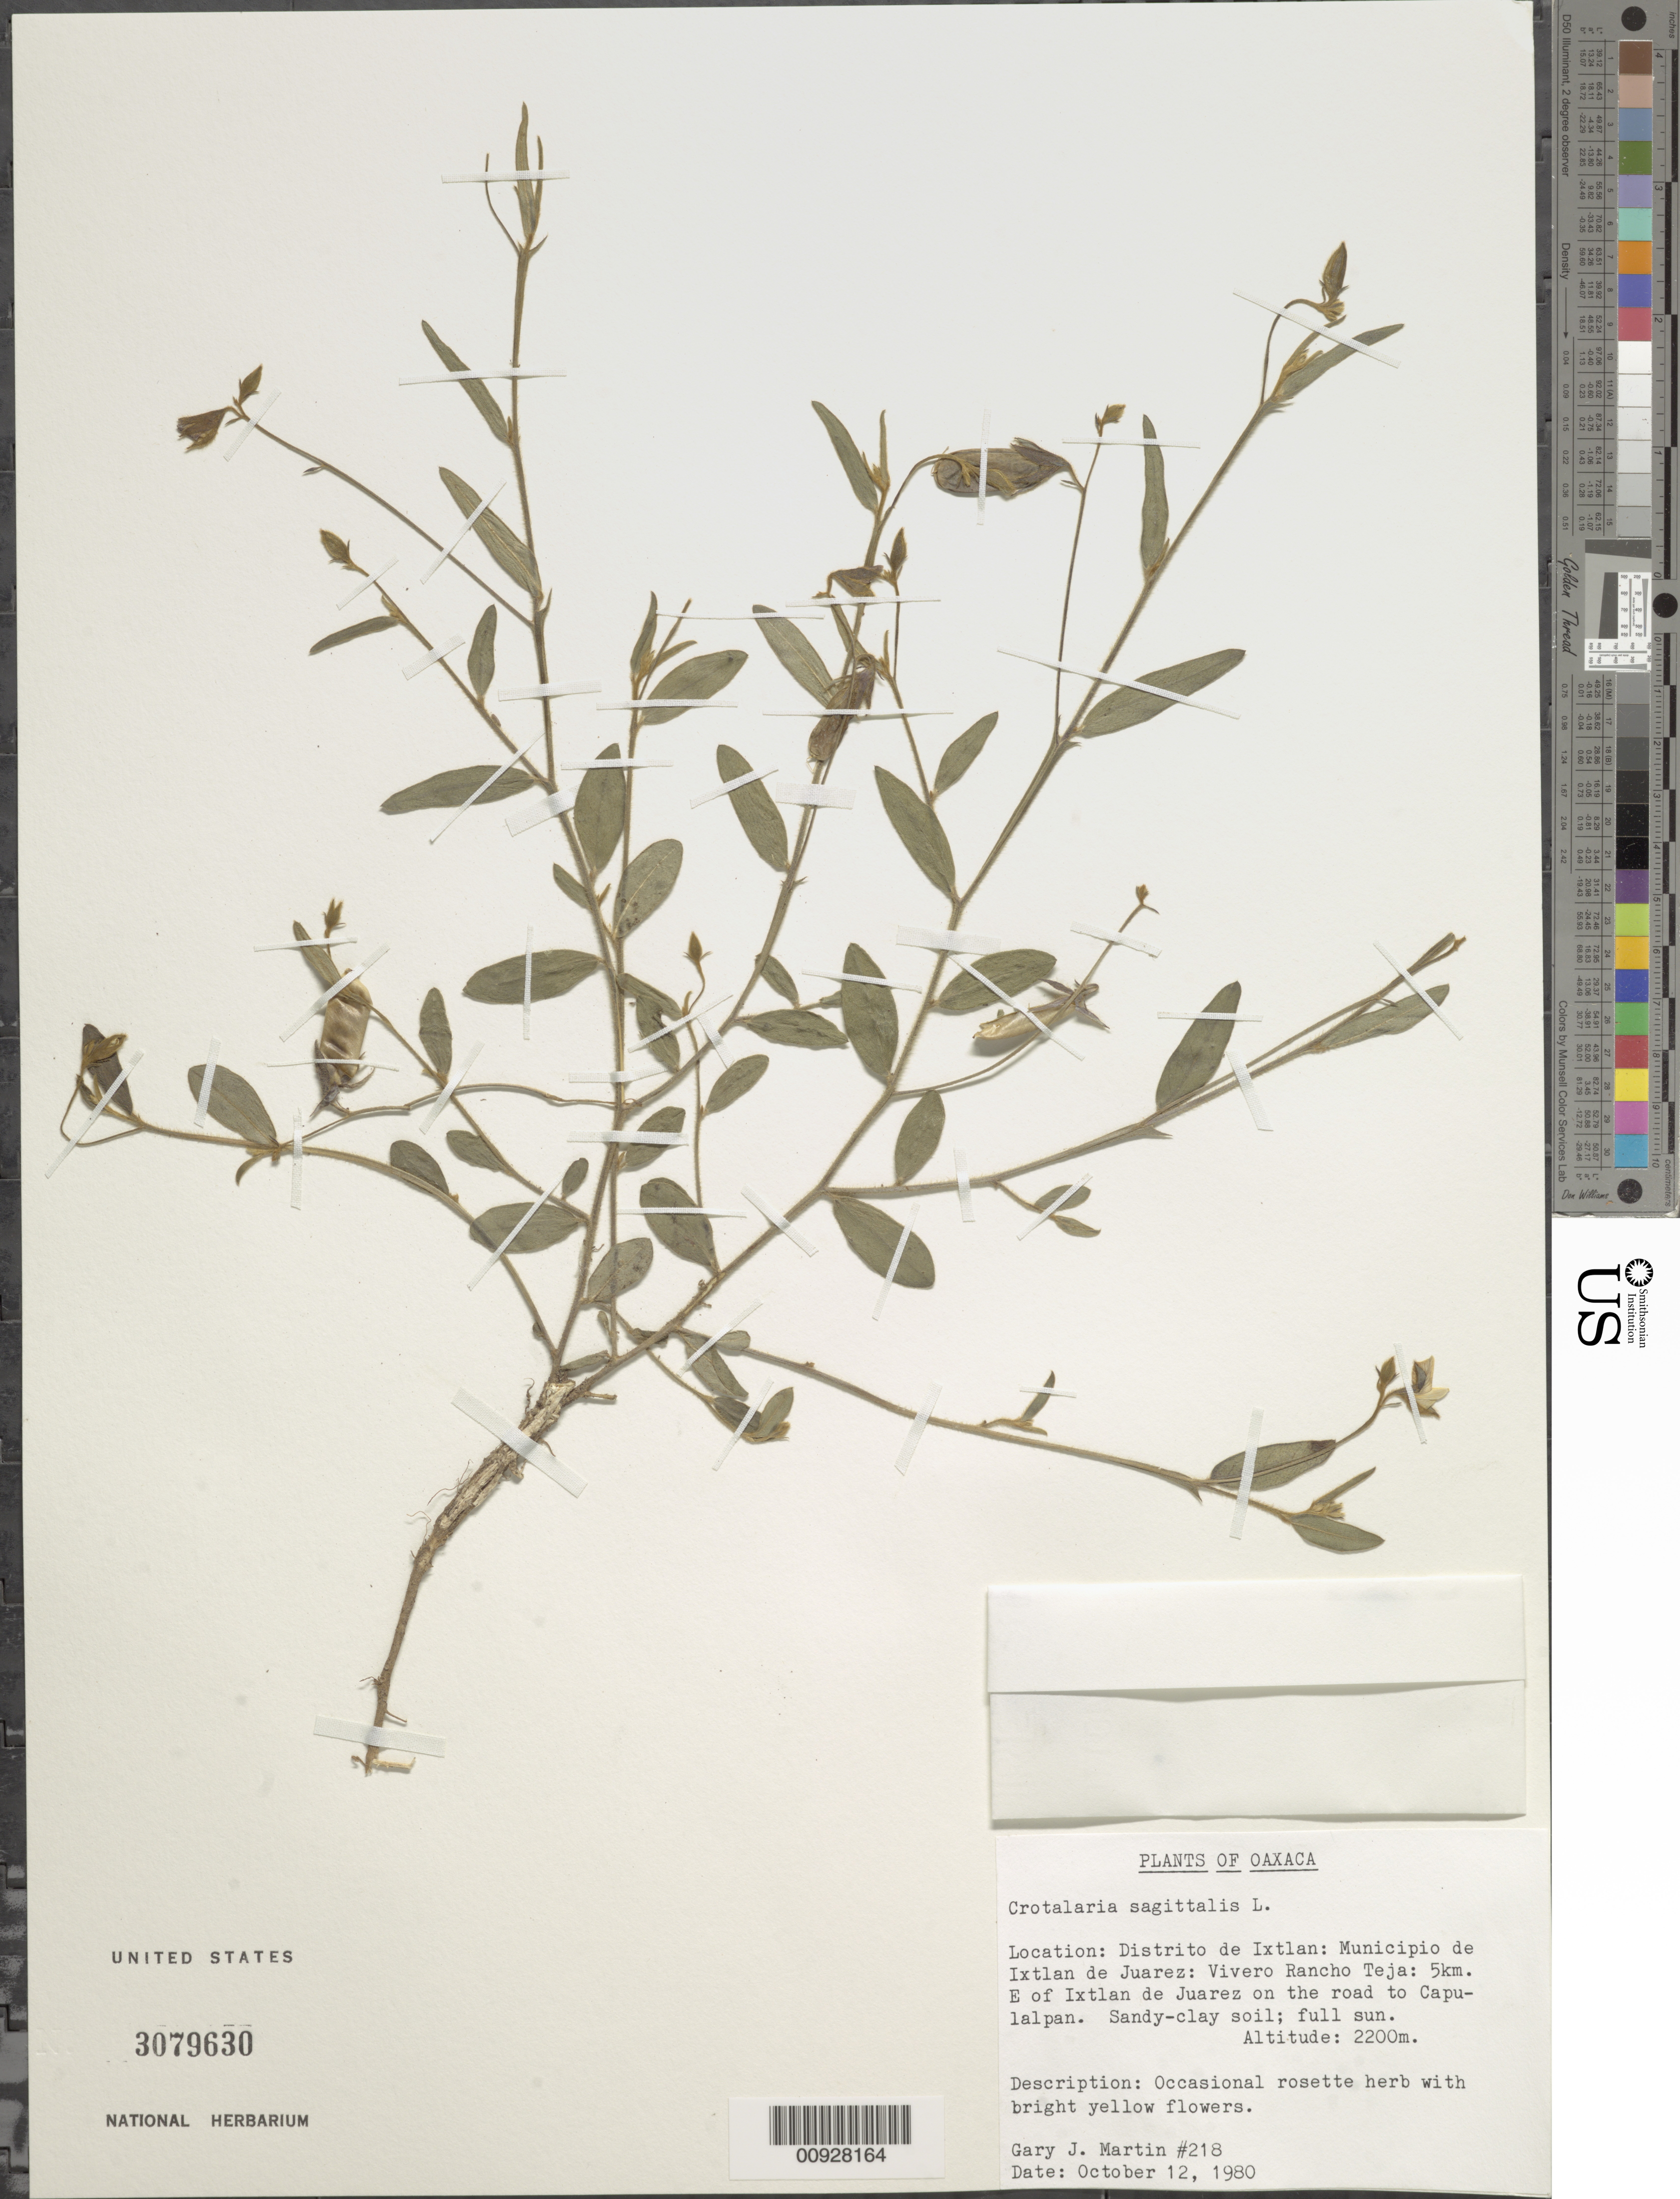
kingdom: Plantae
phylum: Tracheophyta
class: Magnoliopsida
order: Fabales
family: Fabaceae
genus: Crotalaria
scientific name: Crotalaria sagittalis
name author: L.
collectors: G. J. Martin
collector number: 218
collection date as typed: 12 Oct 1980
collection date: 1980-10-12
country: Mexico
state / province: Oaxaca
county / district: Ixtlán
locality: Oaxaca: Distrito de Ixtlán: Municipio de Ixtlán de Juárez: Vivero Rancho Teja: 5 km. E of Ixtlán de Juárez on the road to Capulalpan.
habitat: Sandy-clay soil; full sun.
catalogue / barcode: US 3079630